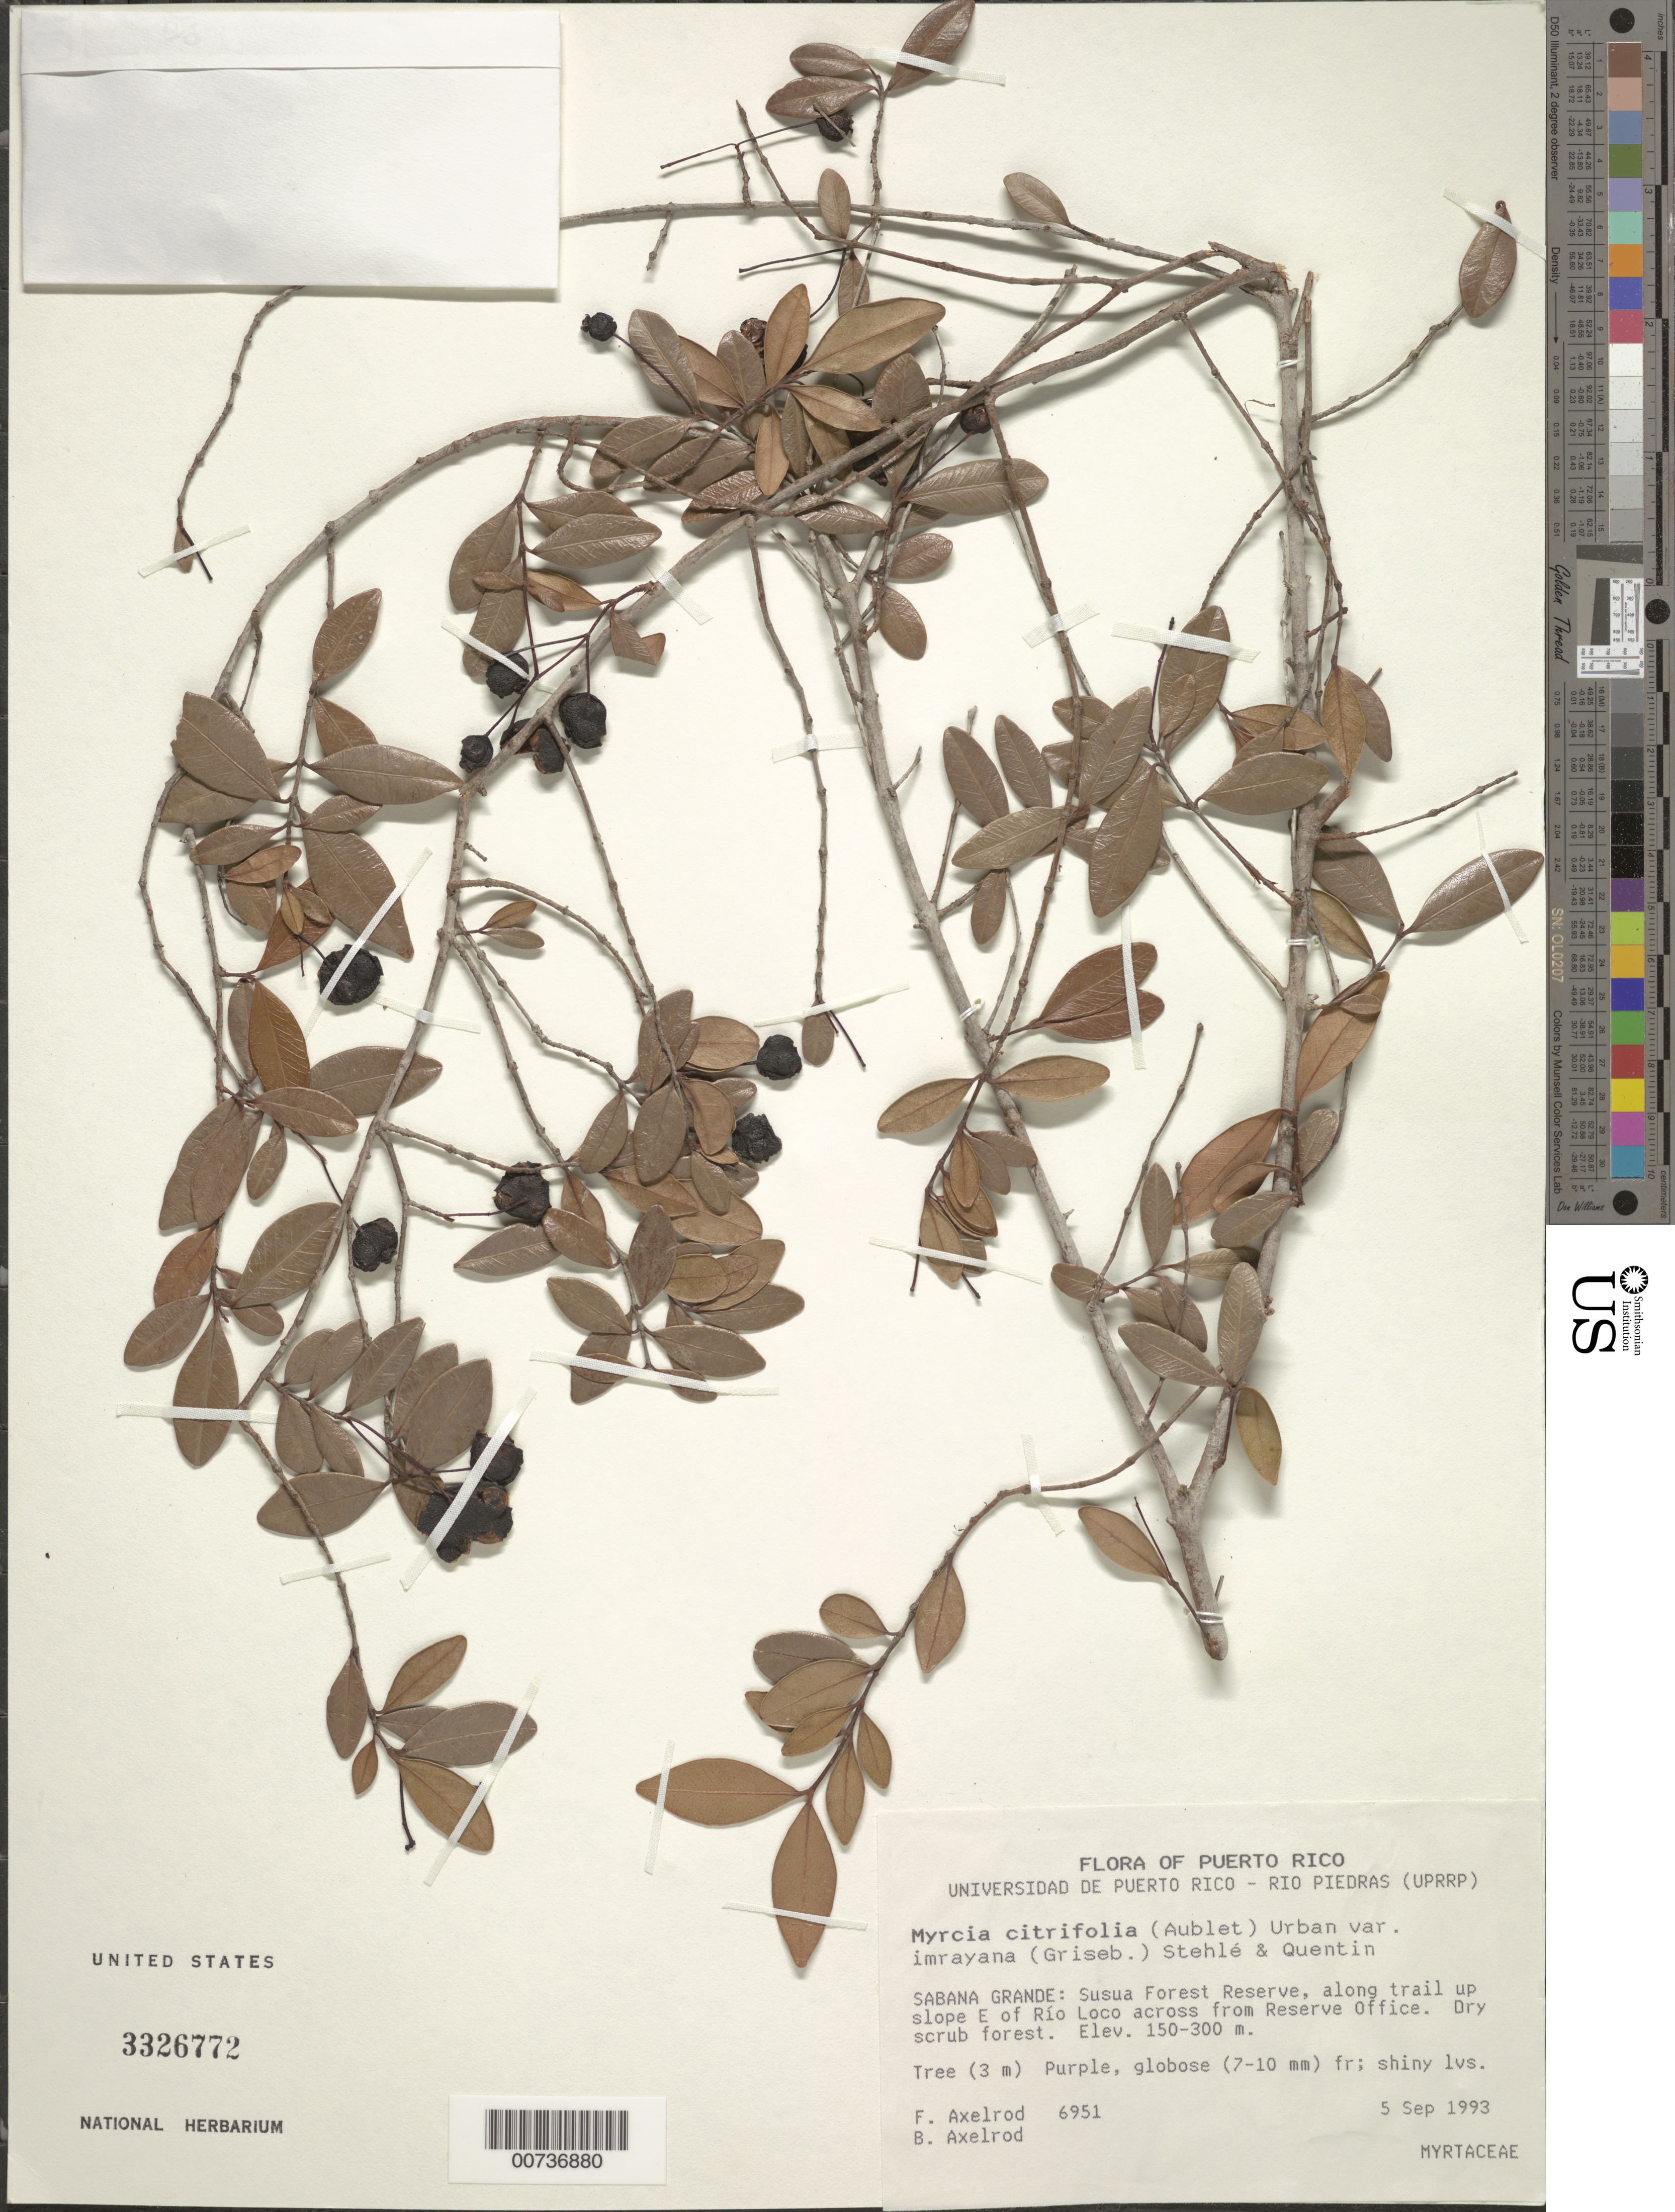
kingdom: Plantae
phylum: Tracheophyta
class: Magnoliopsida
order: Myrtales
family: Myrtaceae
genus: Myrcia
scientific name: Myrcia citrifolia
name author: (Aubl.) Urb.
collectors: F. S. Axelrod & B. Axelrod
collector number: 6951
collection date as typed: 05 Sep 1993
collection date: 1993-09-05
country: Puerto Rico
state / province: Sabana Grande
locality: Sabana Grande: Susúa Forest Reserve, along trail up slope E of Río Loco across from Reserve Office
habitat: Dry scrub forest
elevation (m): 150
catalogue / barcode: US 3326772